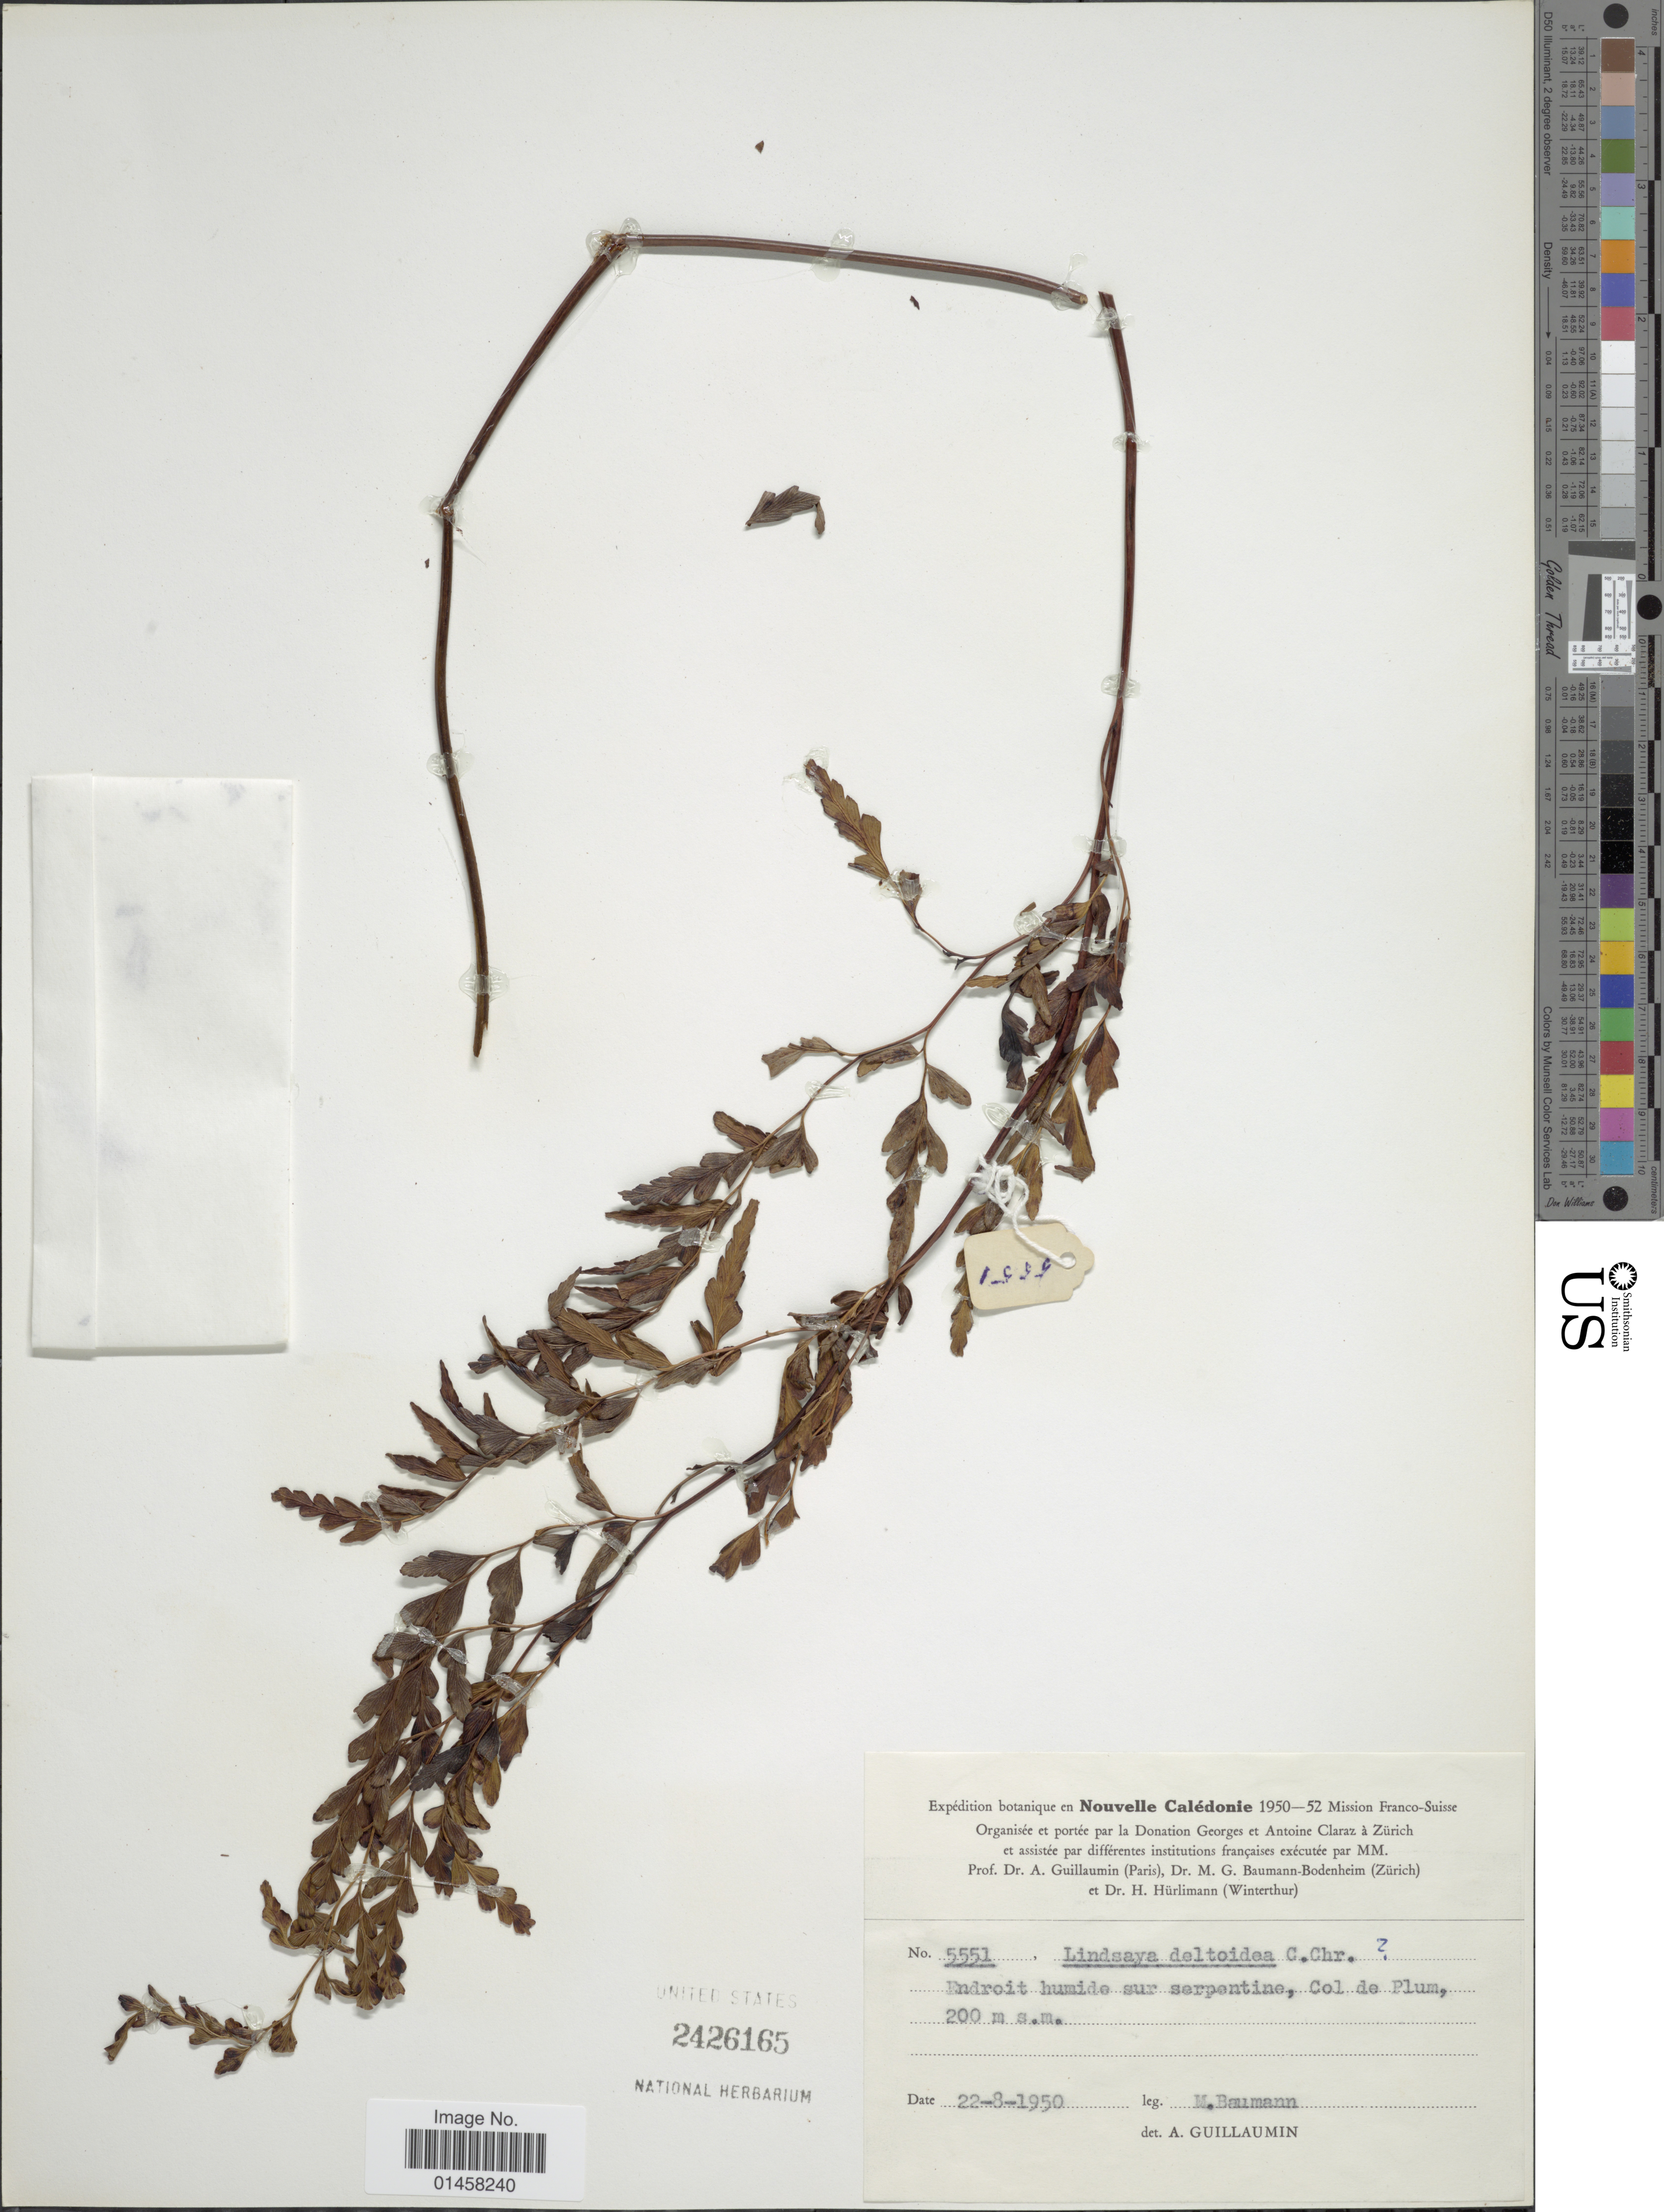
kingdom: Plantae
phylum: Tracheophyta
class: Polypodiopsida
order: Polypodiales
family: Lindsaeaceae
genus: Sphenomeris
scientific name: Sphenomeris deltoidea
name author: (C. Chr.) Copel.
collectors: M. Baumann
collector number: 5551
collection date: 1950-08-22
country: New Caledonia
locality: Nouvelle Calédonie. Endroit humides sur serpentine, Col de Plum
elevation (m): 200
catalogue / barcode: US 2426165